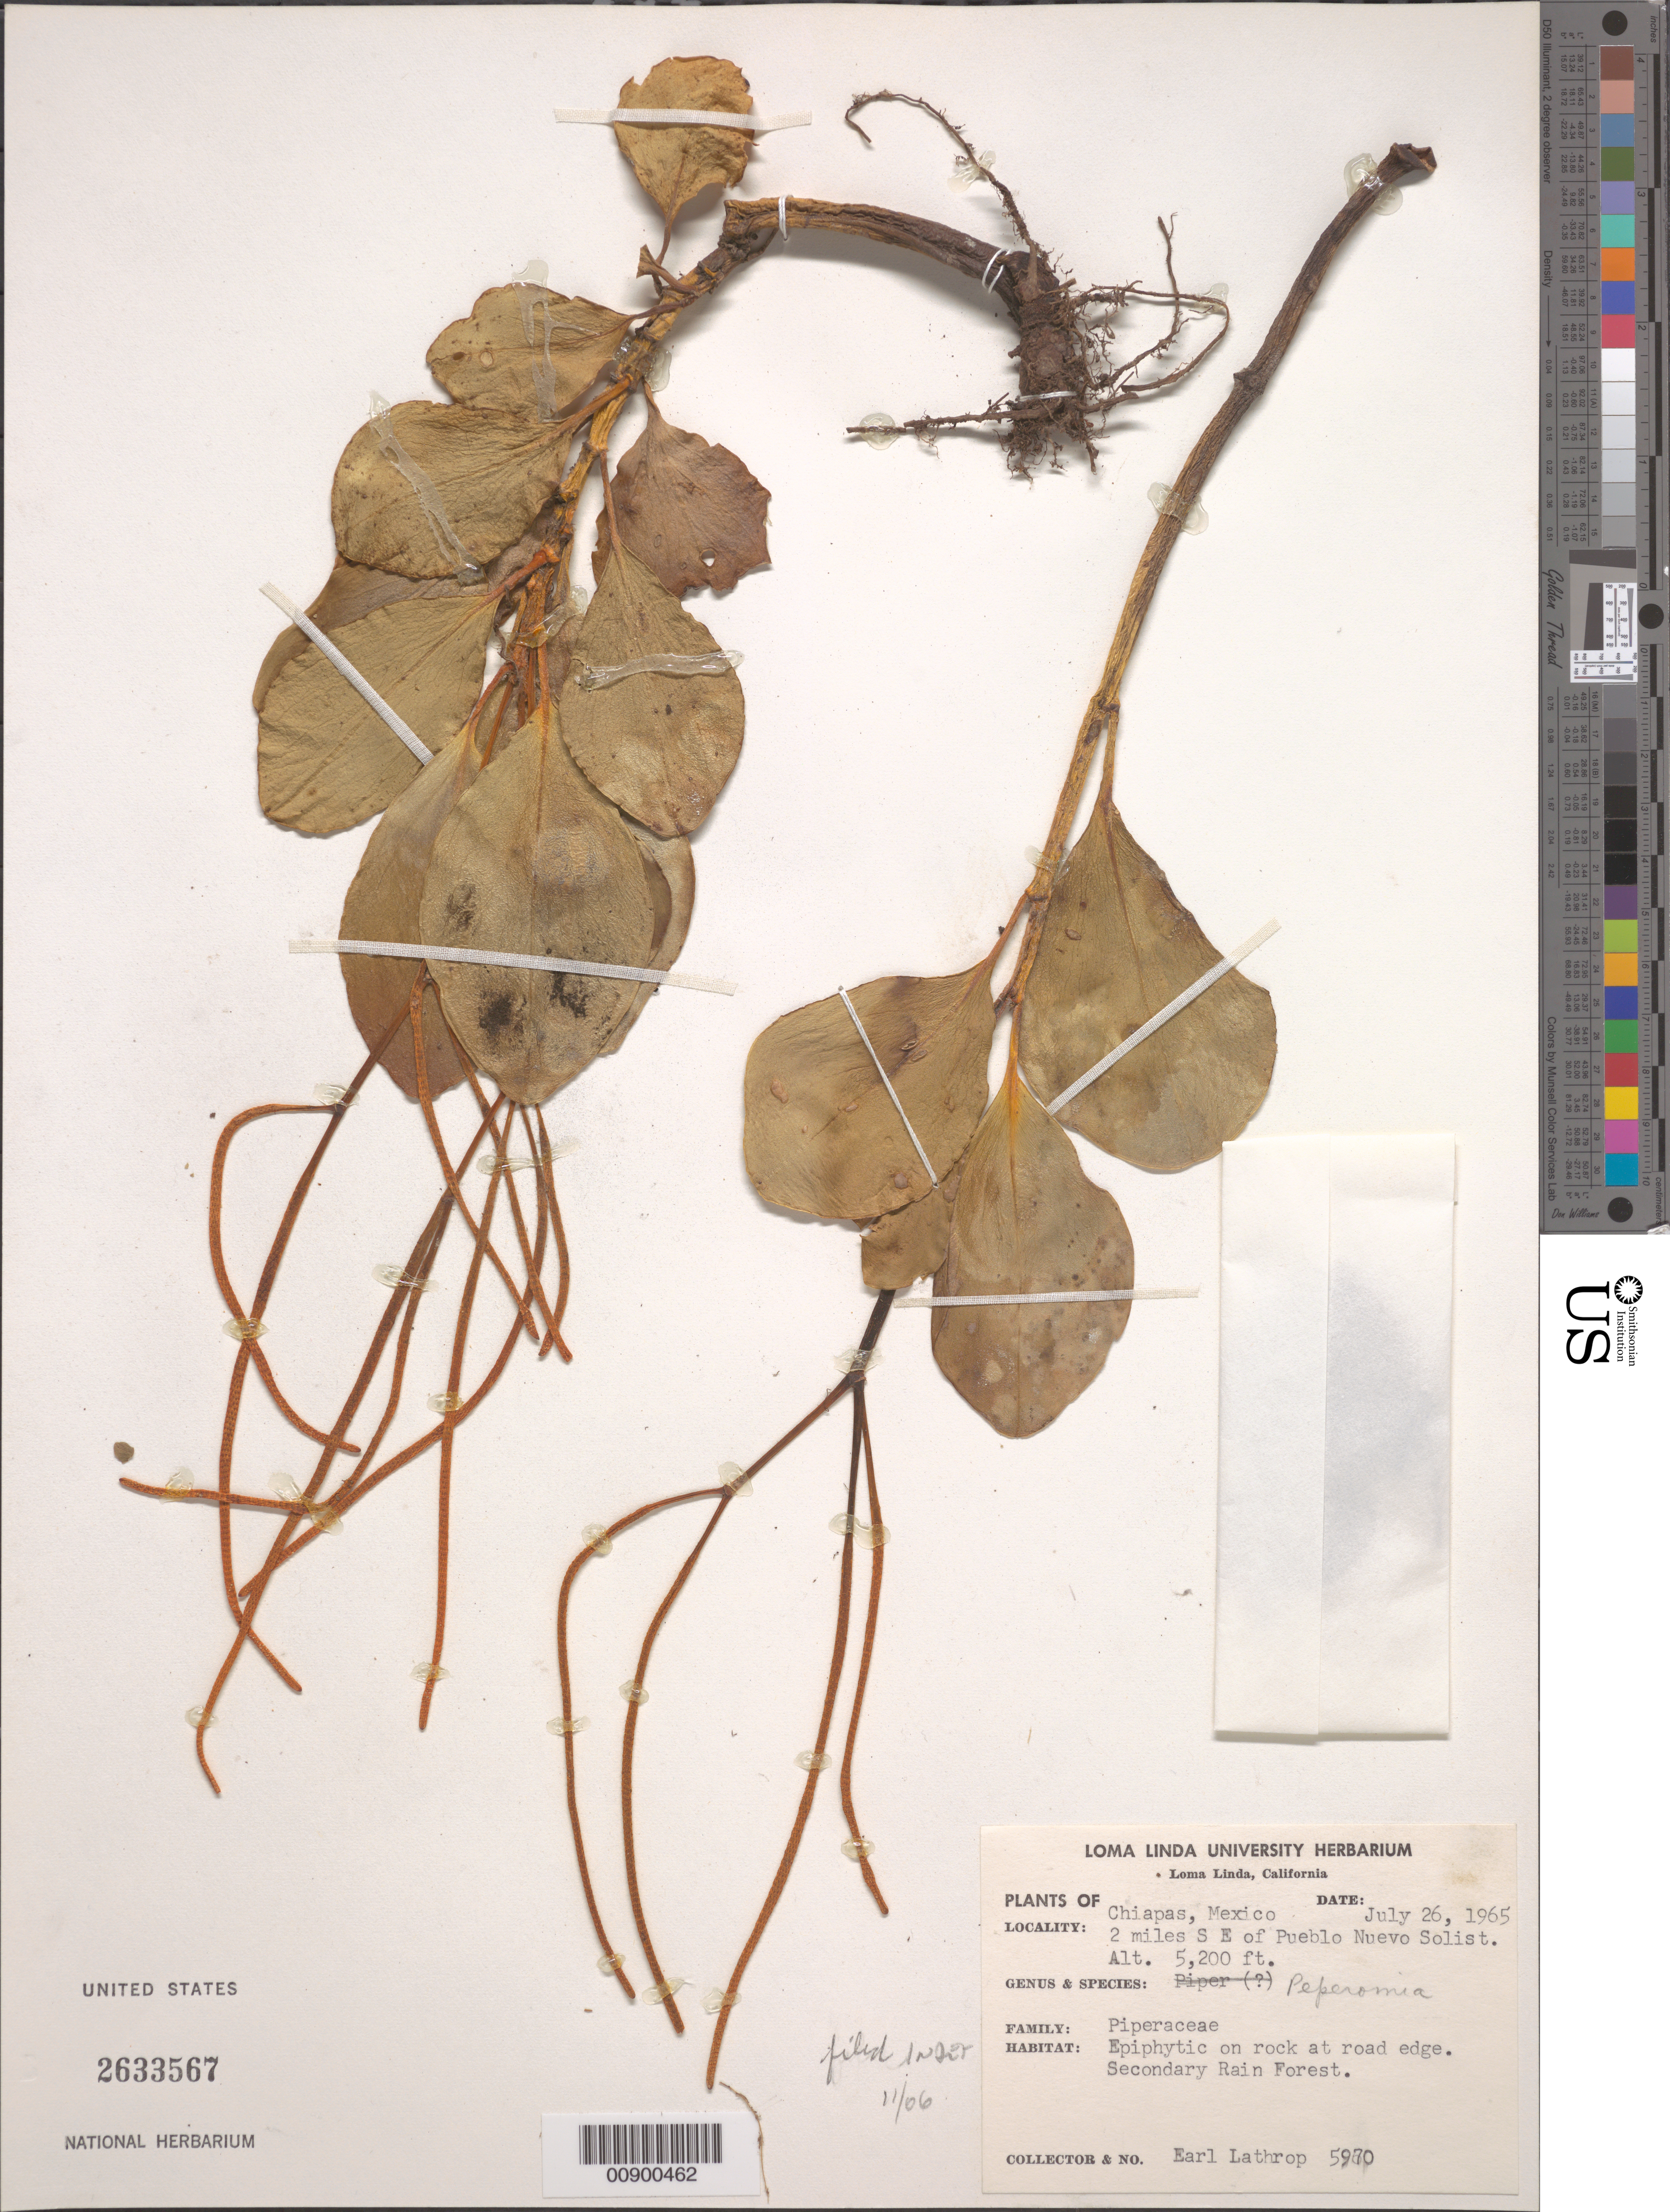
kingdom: Plantae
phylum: Tracheophyta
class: Magnoliopsida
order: Piperales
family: Piperaceae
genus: Peperomia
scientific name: Peperomia sp.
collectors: E. W. Lathrop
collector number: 5970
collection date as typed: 26 Jul 1965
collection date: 1965-07-26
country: Mexico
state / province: Chiapas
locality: Chiapas: 2 miles SE of Pueblo Nuevo Solistahuacán.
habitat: Epiphytic on rock at road edge. Secondary Rain Forest.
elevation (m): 1585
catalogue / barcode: US 2633567